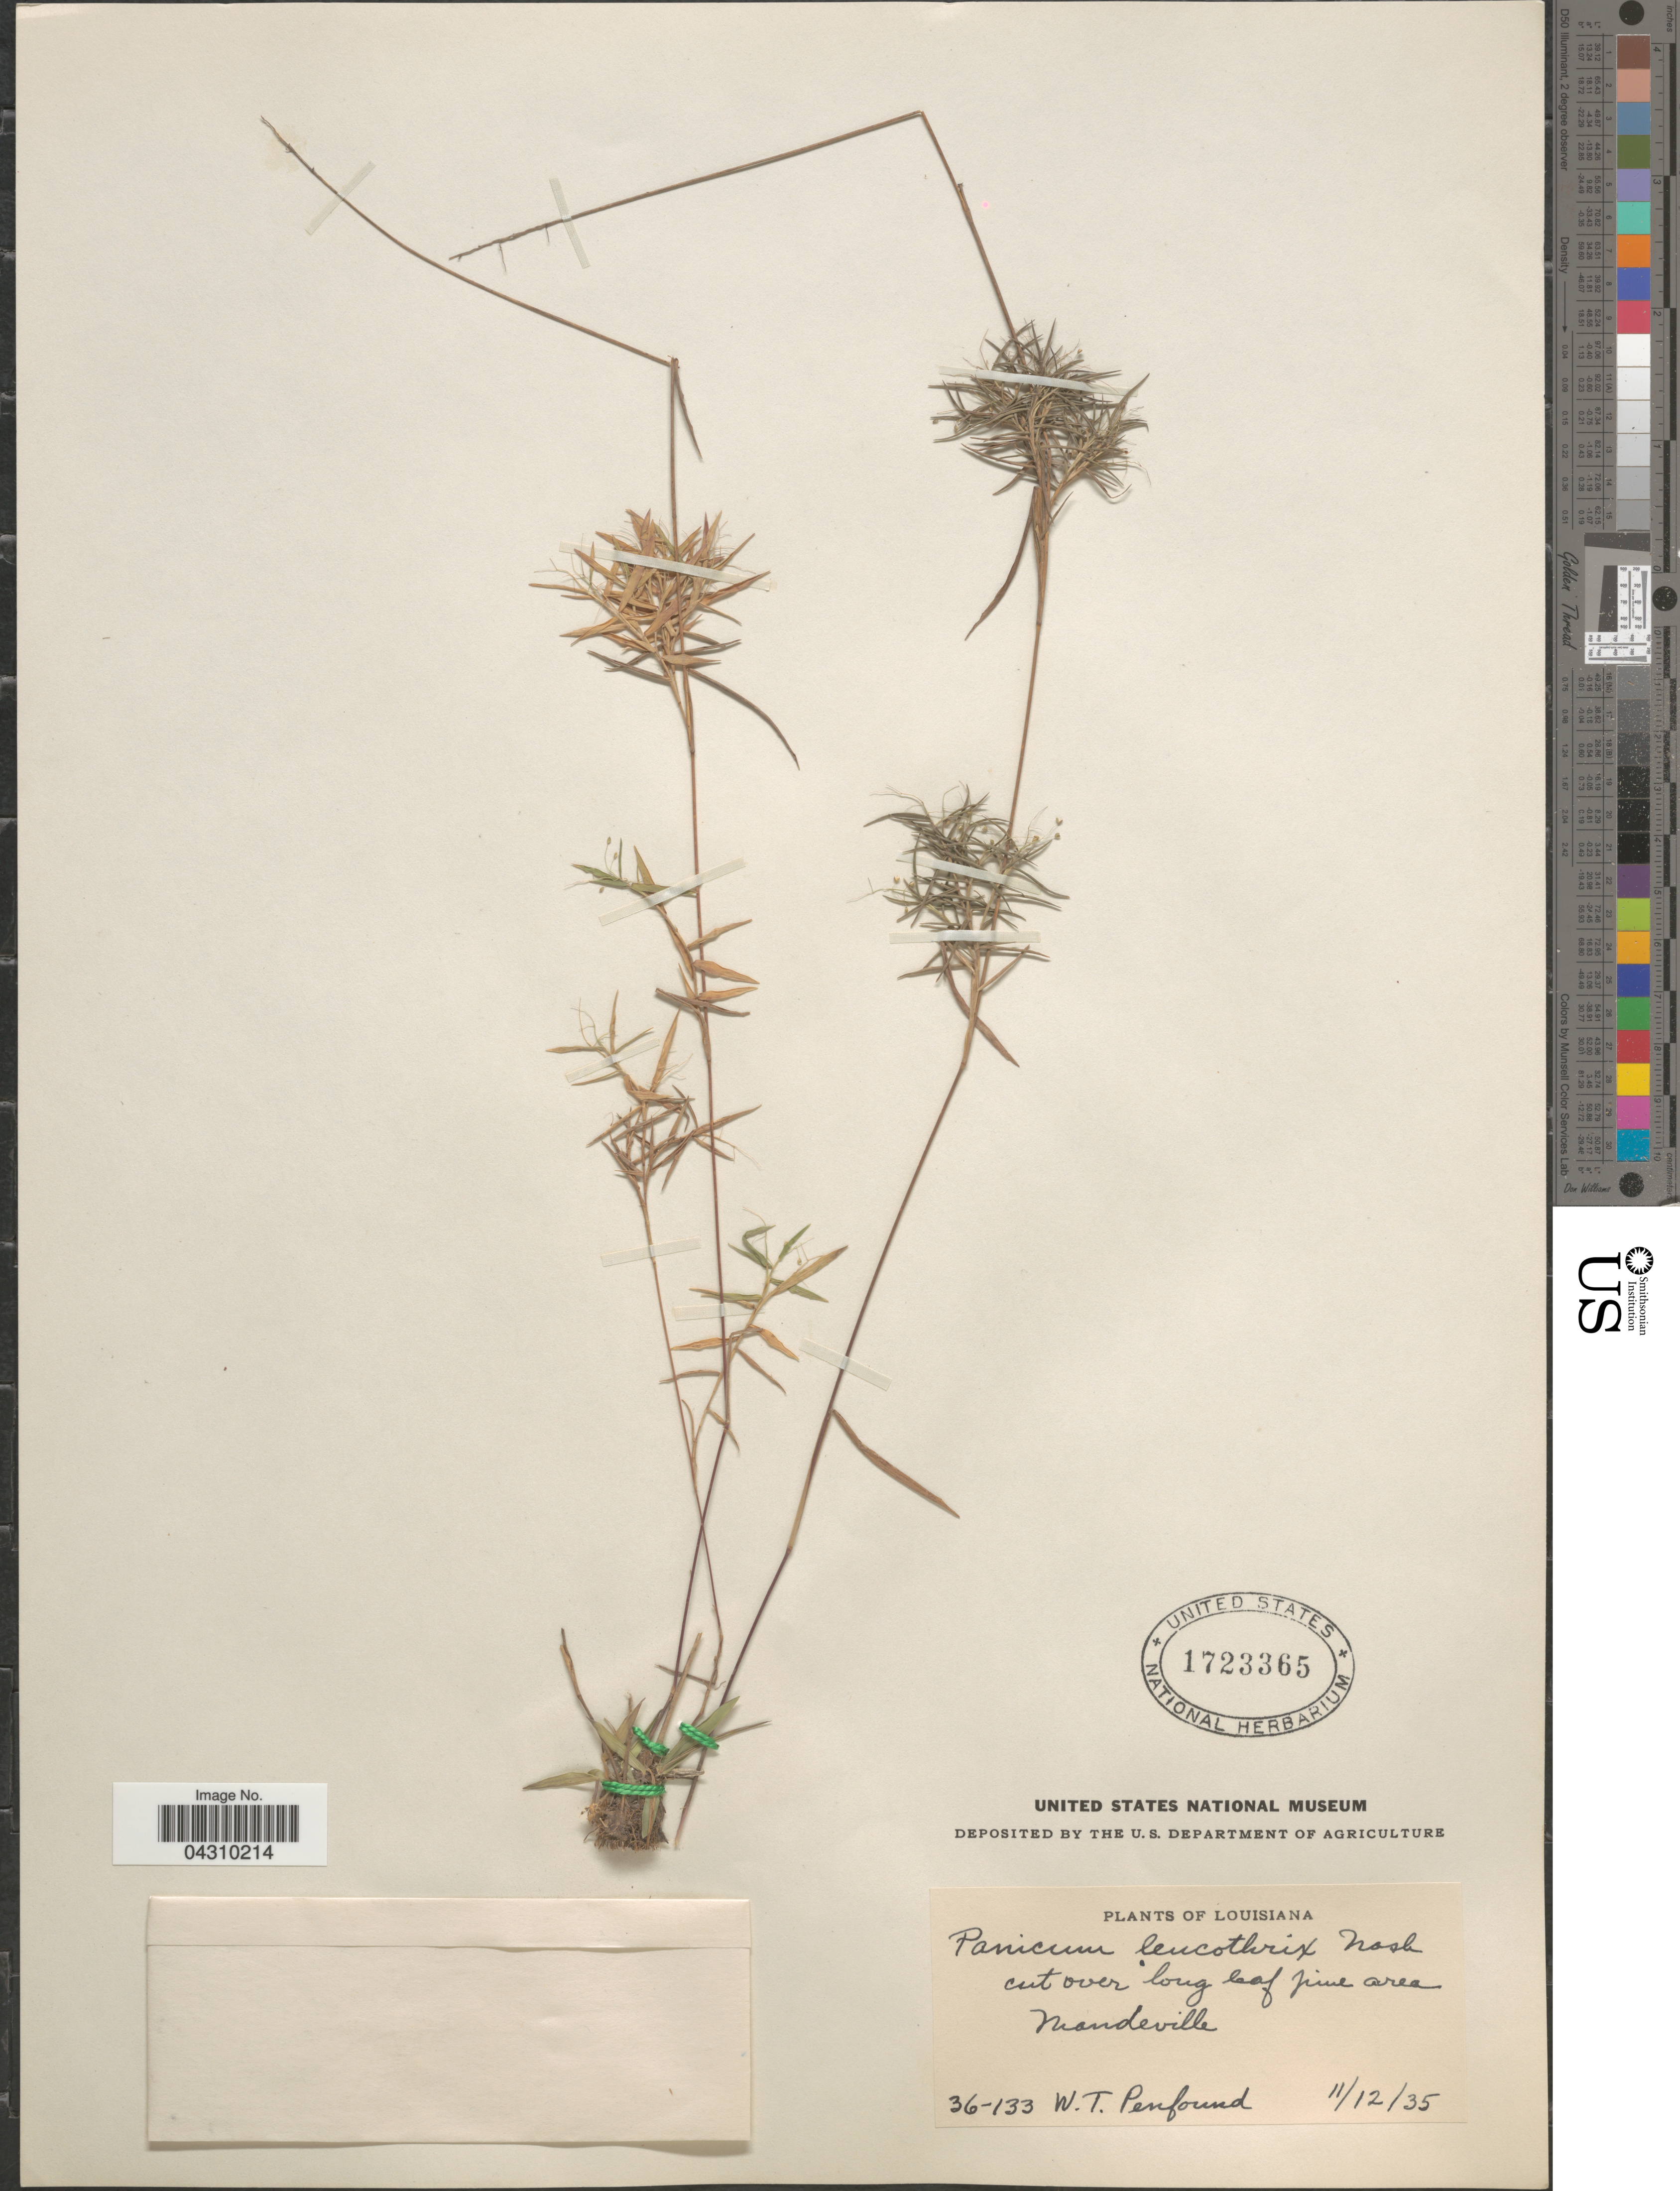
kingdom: Plantae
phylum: Tracheophyta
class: Liliopsida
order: Poales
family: Poaceae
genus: Dichanthelium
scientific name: Dichanthelium acuminatum var. acuminatum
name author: (Sw.) Gould & C.A. Clark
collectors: W. Penfound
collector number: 36-133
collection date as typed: Transcribed d/m/y: 12/11/35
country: United States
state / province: Louisiana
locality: Cut over long leaf pine area. Mandeville.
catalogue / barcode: US 1723365